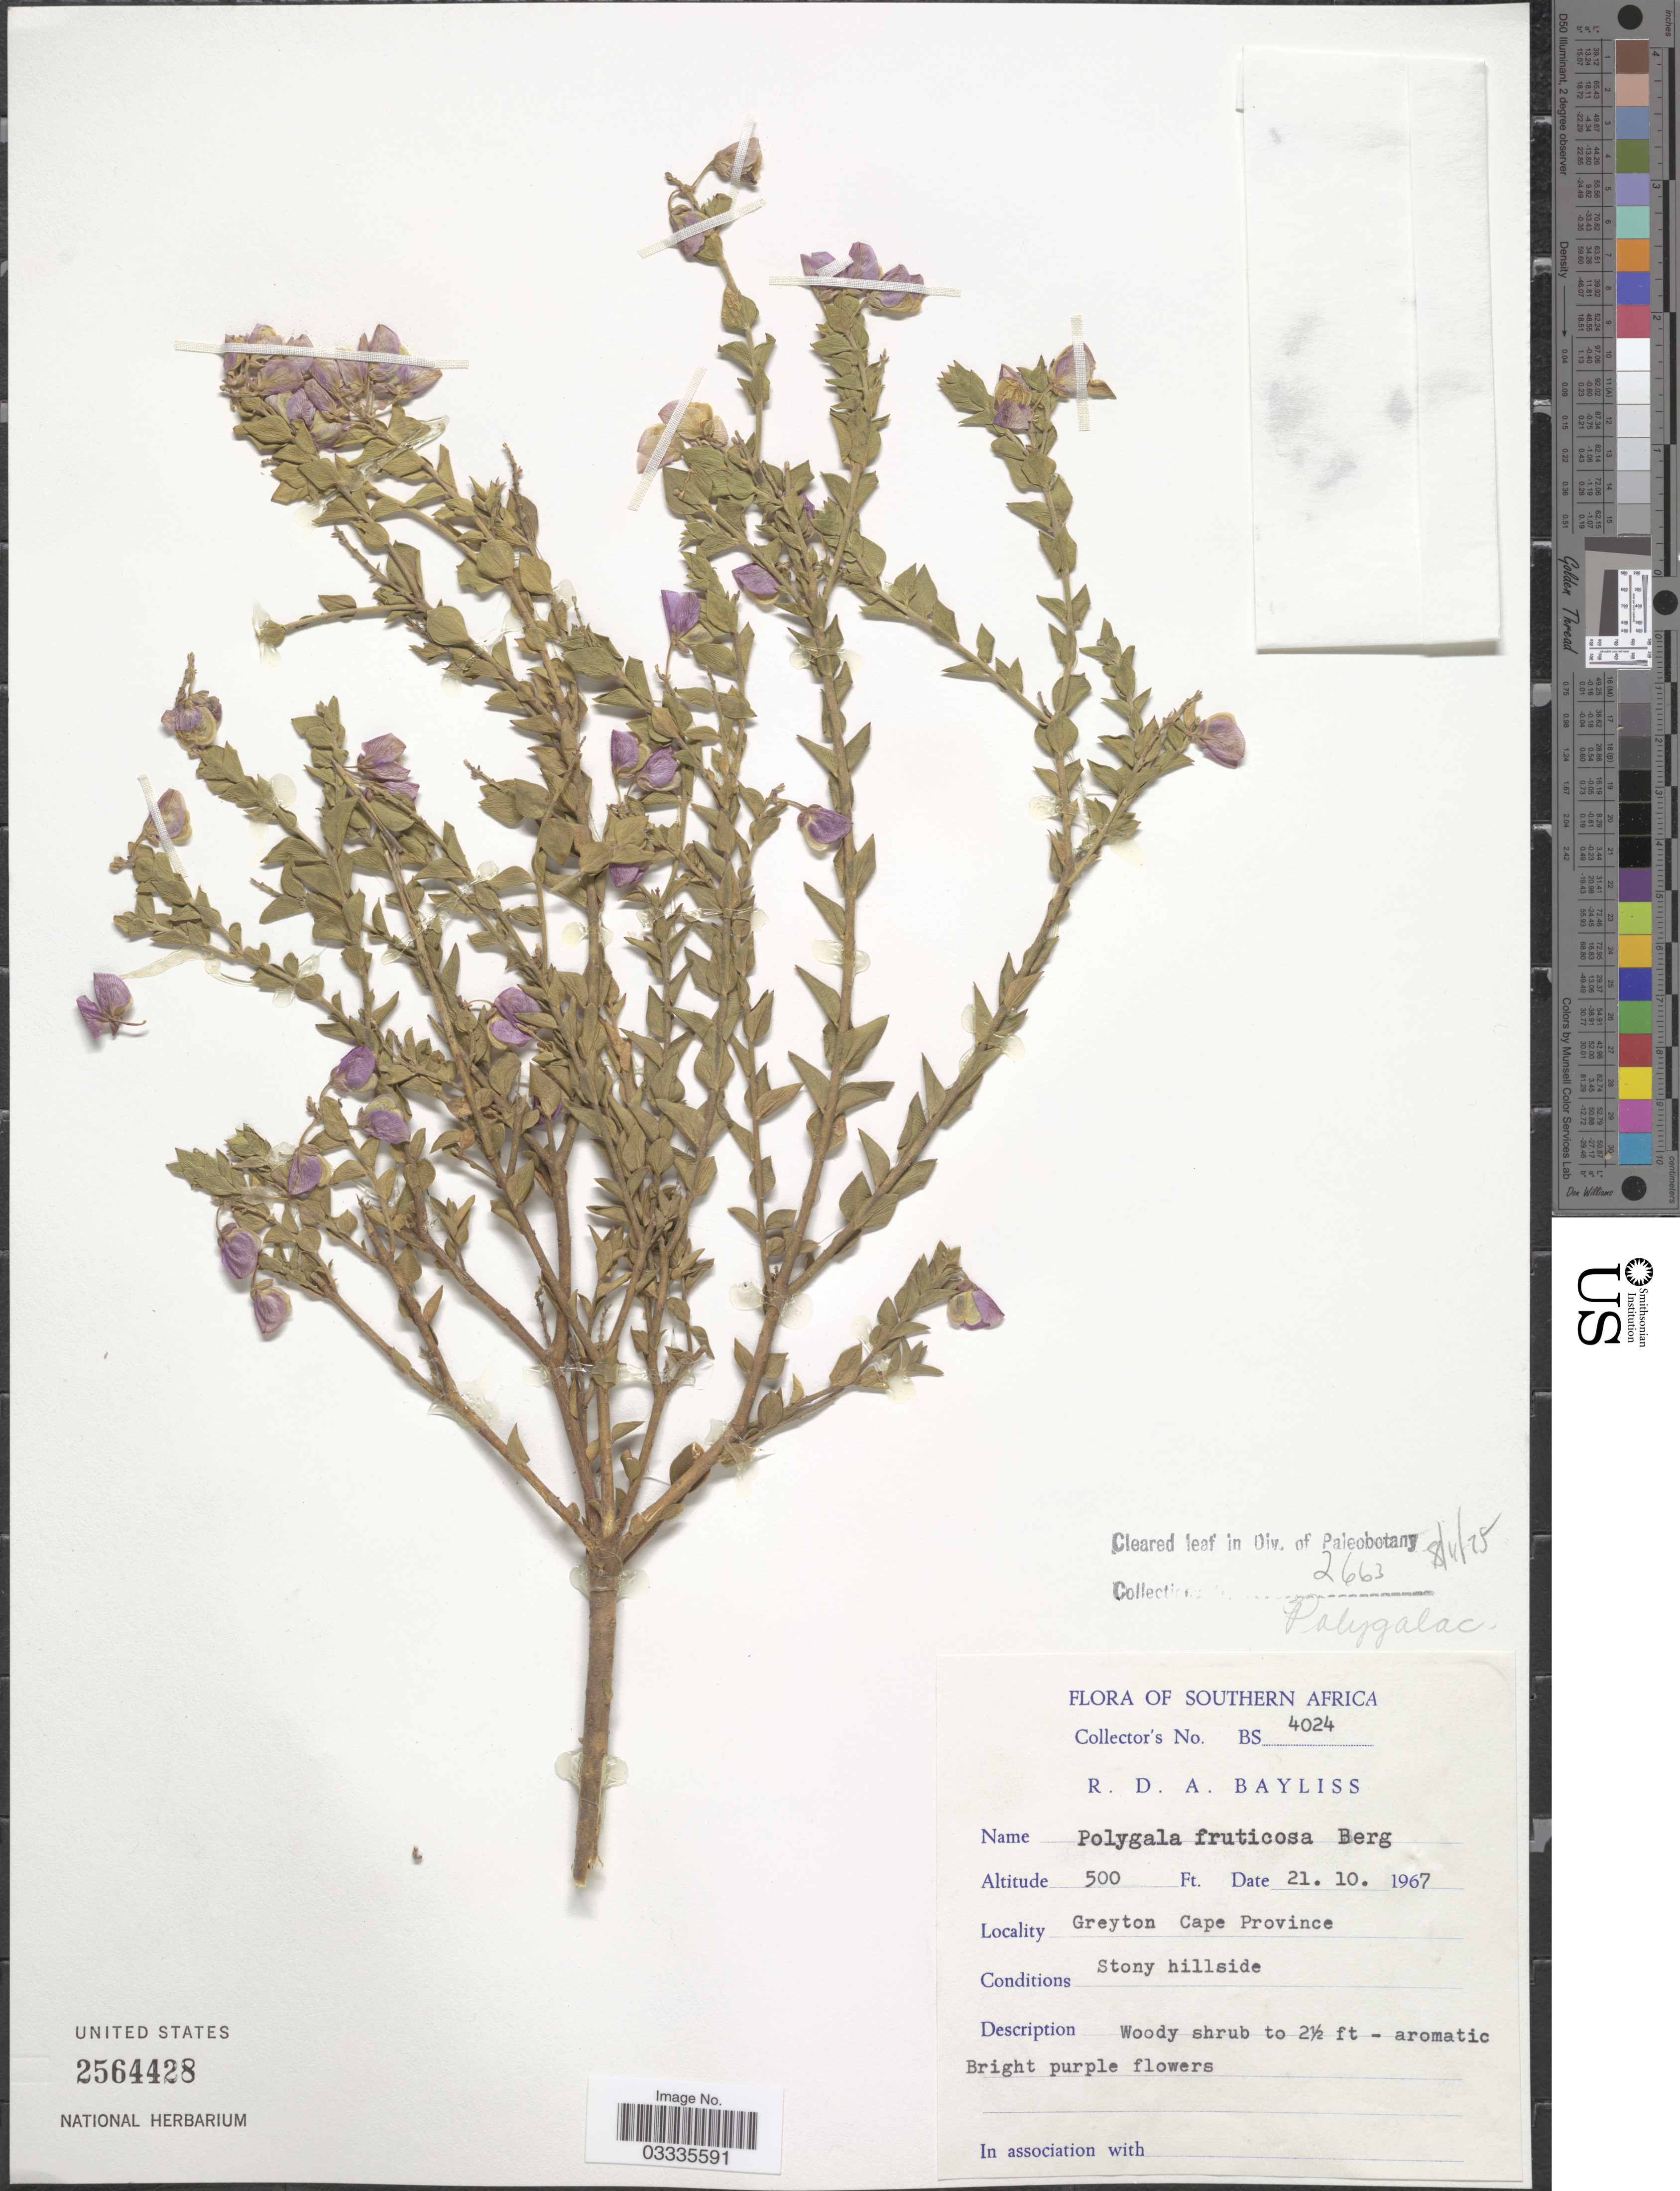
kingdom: Plantae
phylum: Tracheophyta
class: Magnoliopsida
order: Fabales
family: Polygalaceae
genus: Polygala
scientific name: Polygala fruticosa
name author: P.J. Bergius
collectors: R. Bayliss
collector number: BS4024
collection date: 1967-10-21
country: South Africa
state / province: Western Cape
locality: Southern Africa. Greyton.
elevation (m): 152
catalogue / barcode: US 2564428